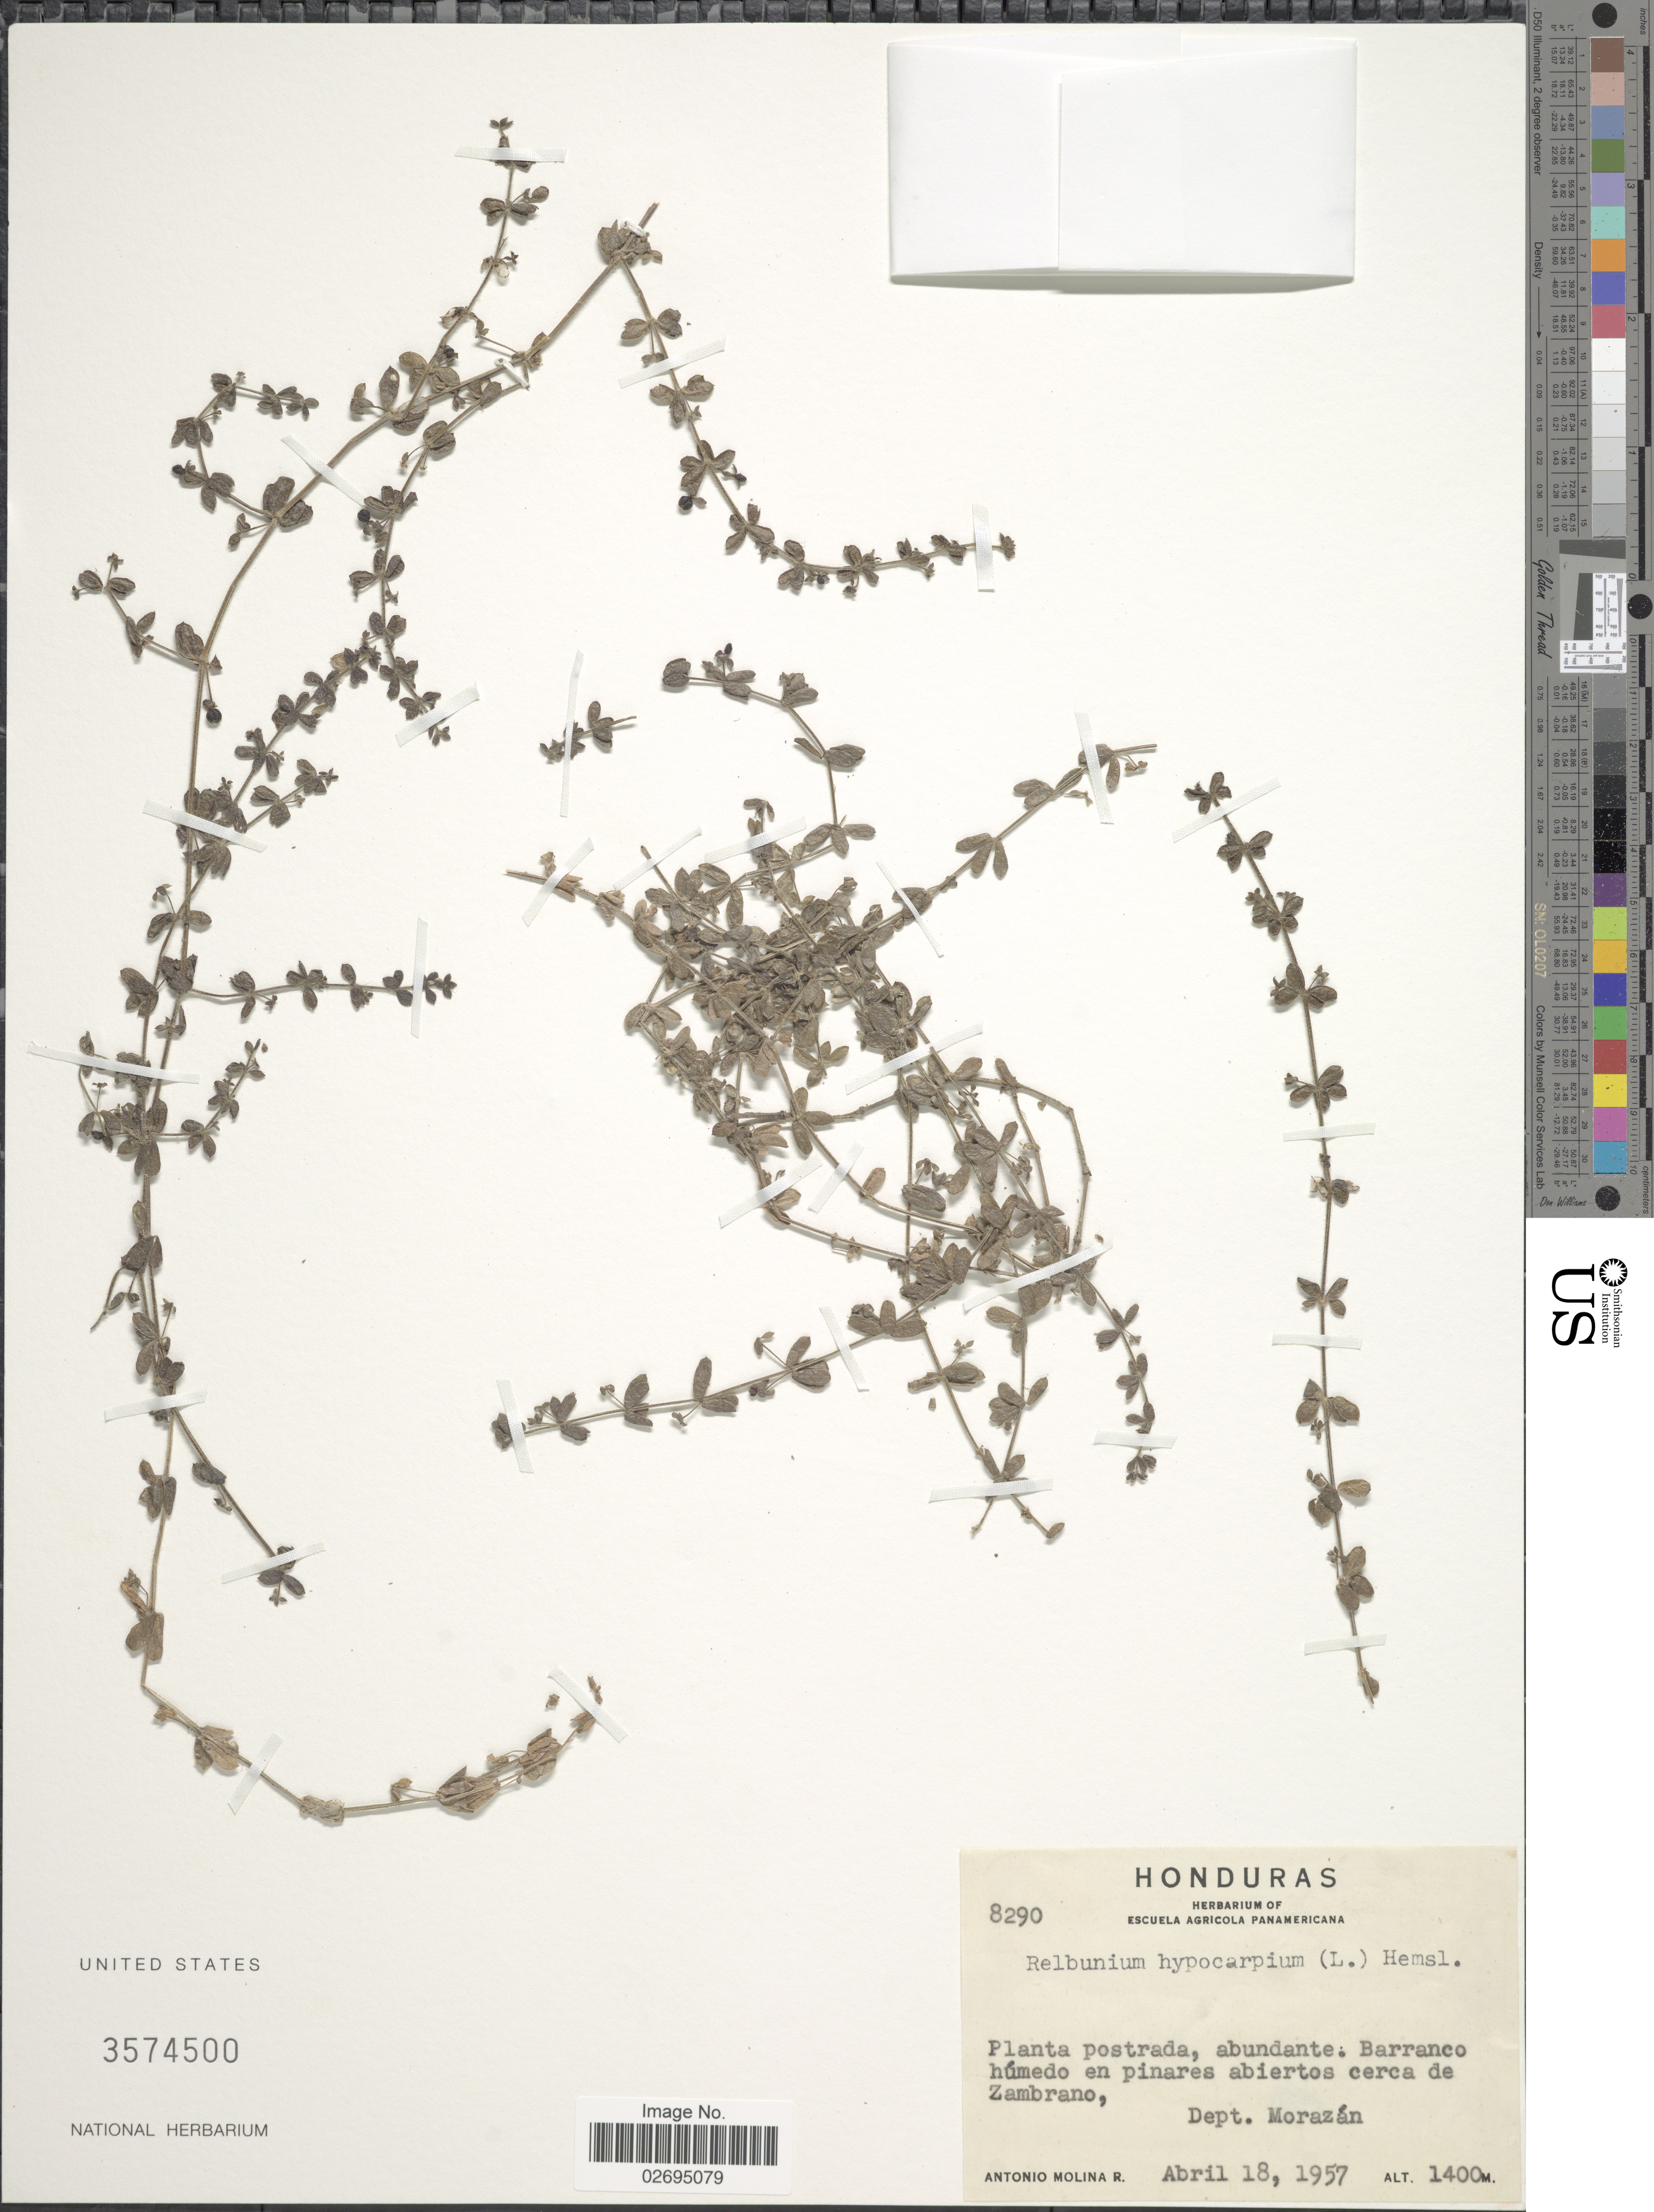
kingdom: Plantae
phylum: Tracheophyta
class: Magnoliopsida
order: Gentianales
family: Rubiaceae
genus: Galium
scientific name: Galium hypocarpium subsp. hypocarpium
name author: (L.) Endl. ex Griseb.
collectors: A. Molina R.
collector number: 8290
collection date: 1957-04-18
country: Honduras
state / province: Fco. Morazán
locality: Cerca de Zambrano, Dept. Morazán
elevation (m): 1400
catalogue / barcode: US 3574500